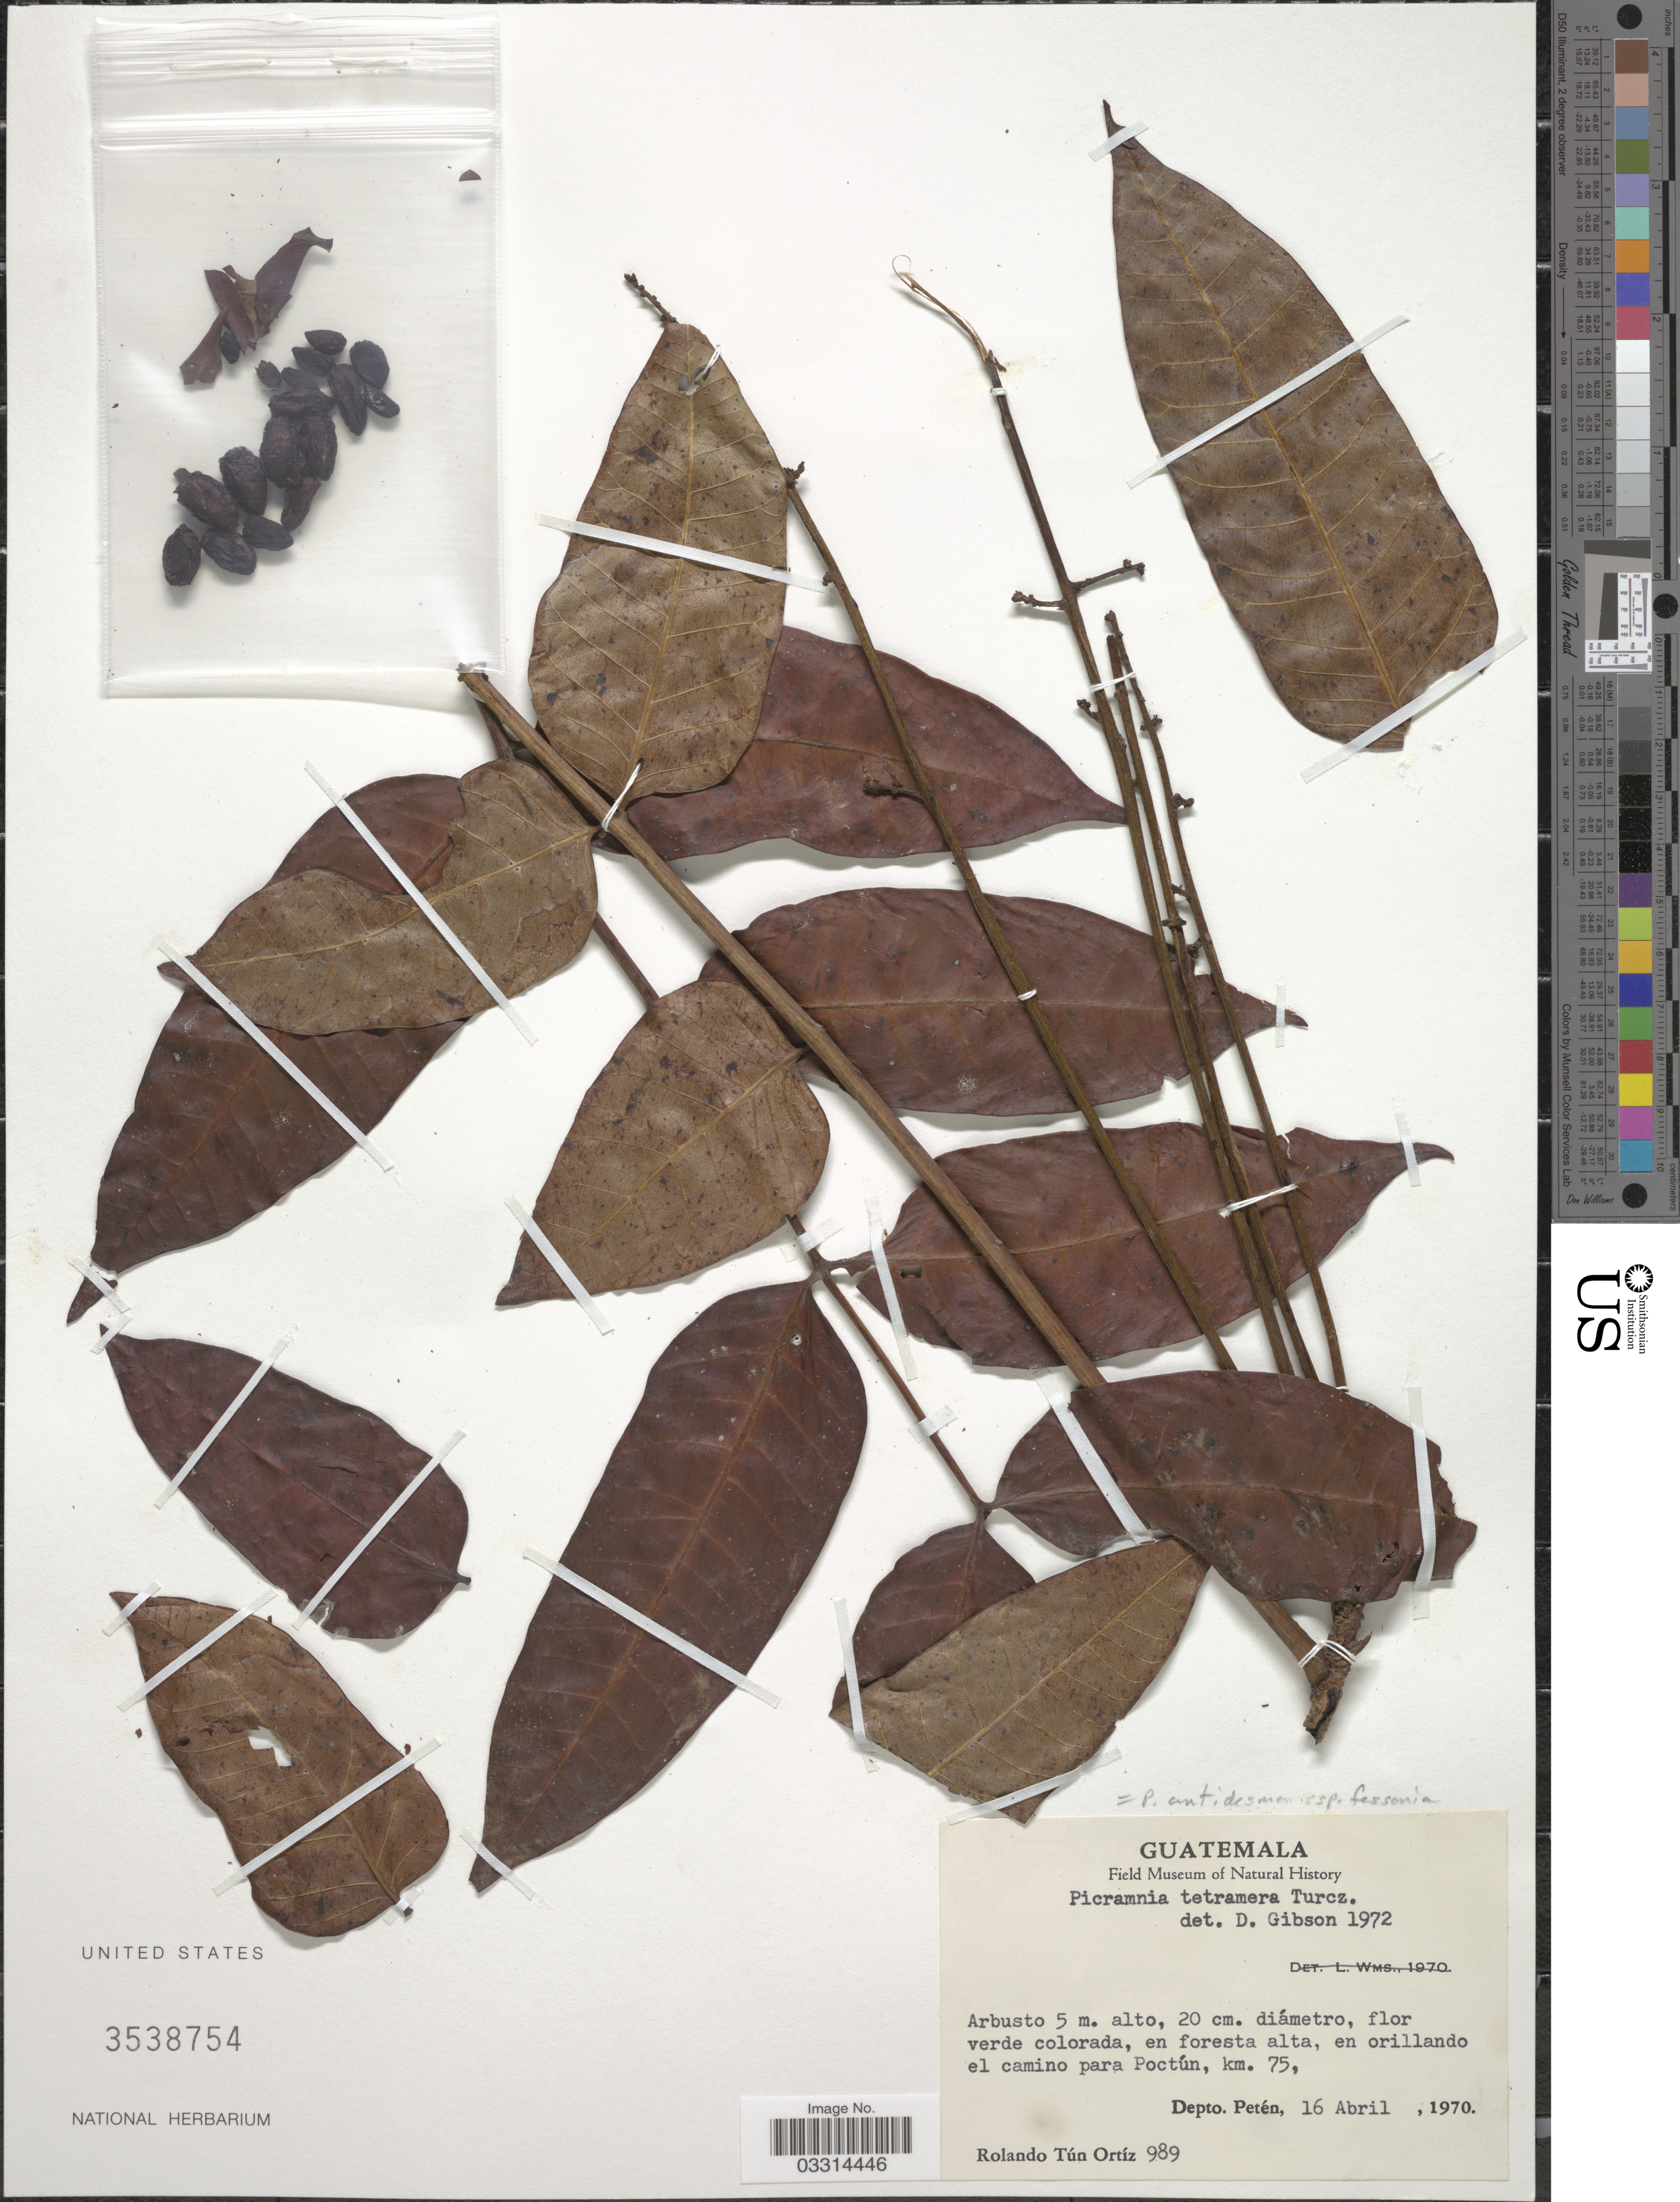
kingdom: Plantae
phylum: Tracheophyta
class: Magnoliopsida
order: Picramniales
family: Picramniaceae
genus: Picramnia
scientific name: Picramnia antidesma subsp. fessonia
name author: (DC.) W.W. Thomas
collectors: R. Ortiz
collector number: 989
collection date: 1970-04-16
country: Guatemala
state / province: El Petén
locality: En foresta alta, en orillando el camino para Poctún, km. 75, Depto. Petén.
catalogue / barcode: US 3538754